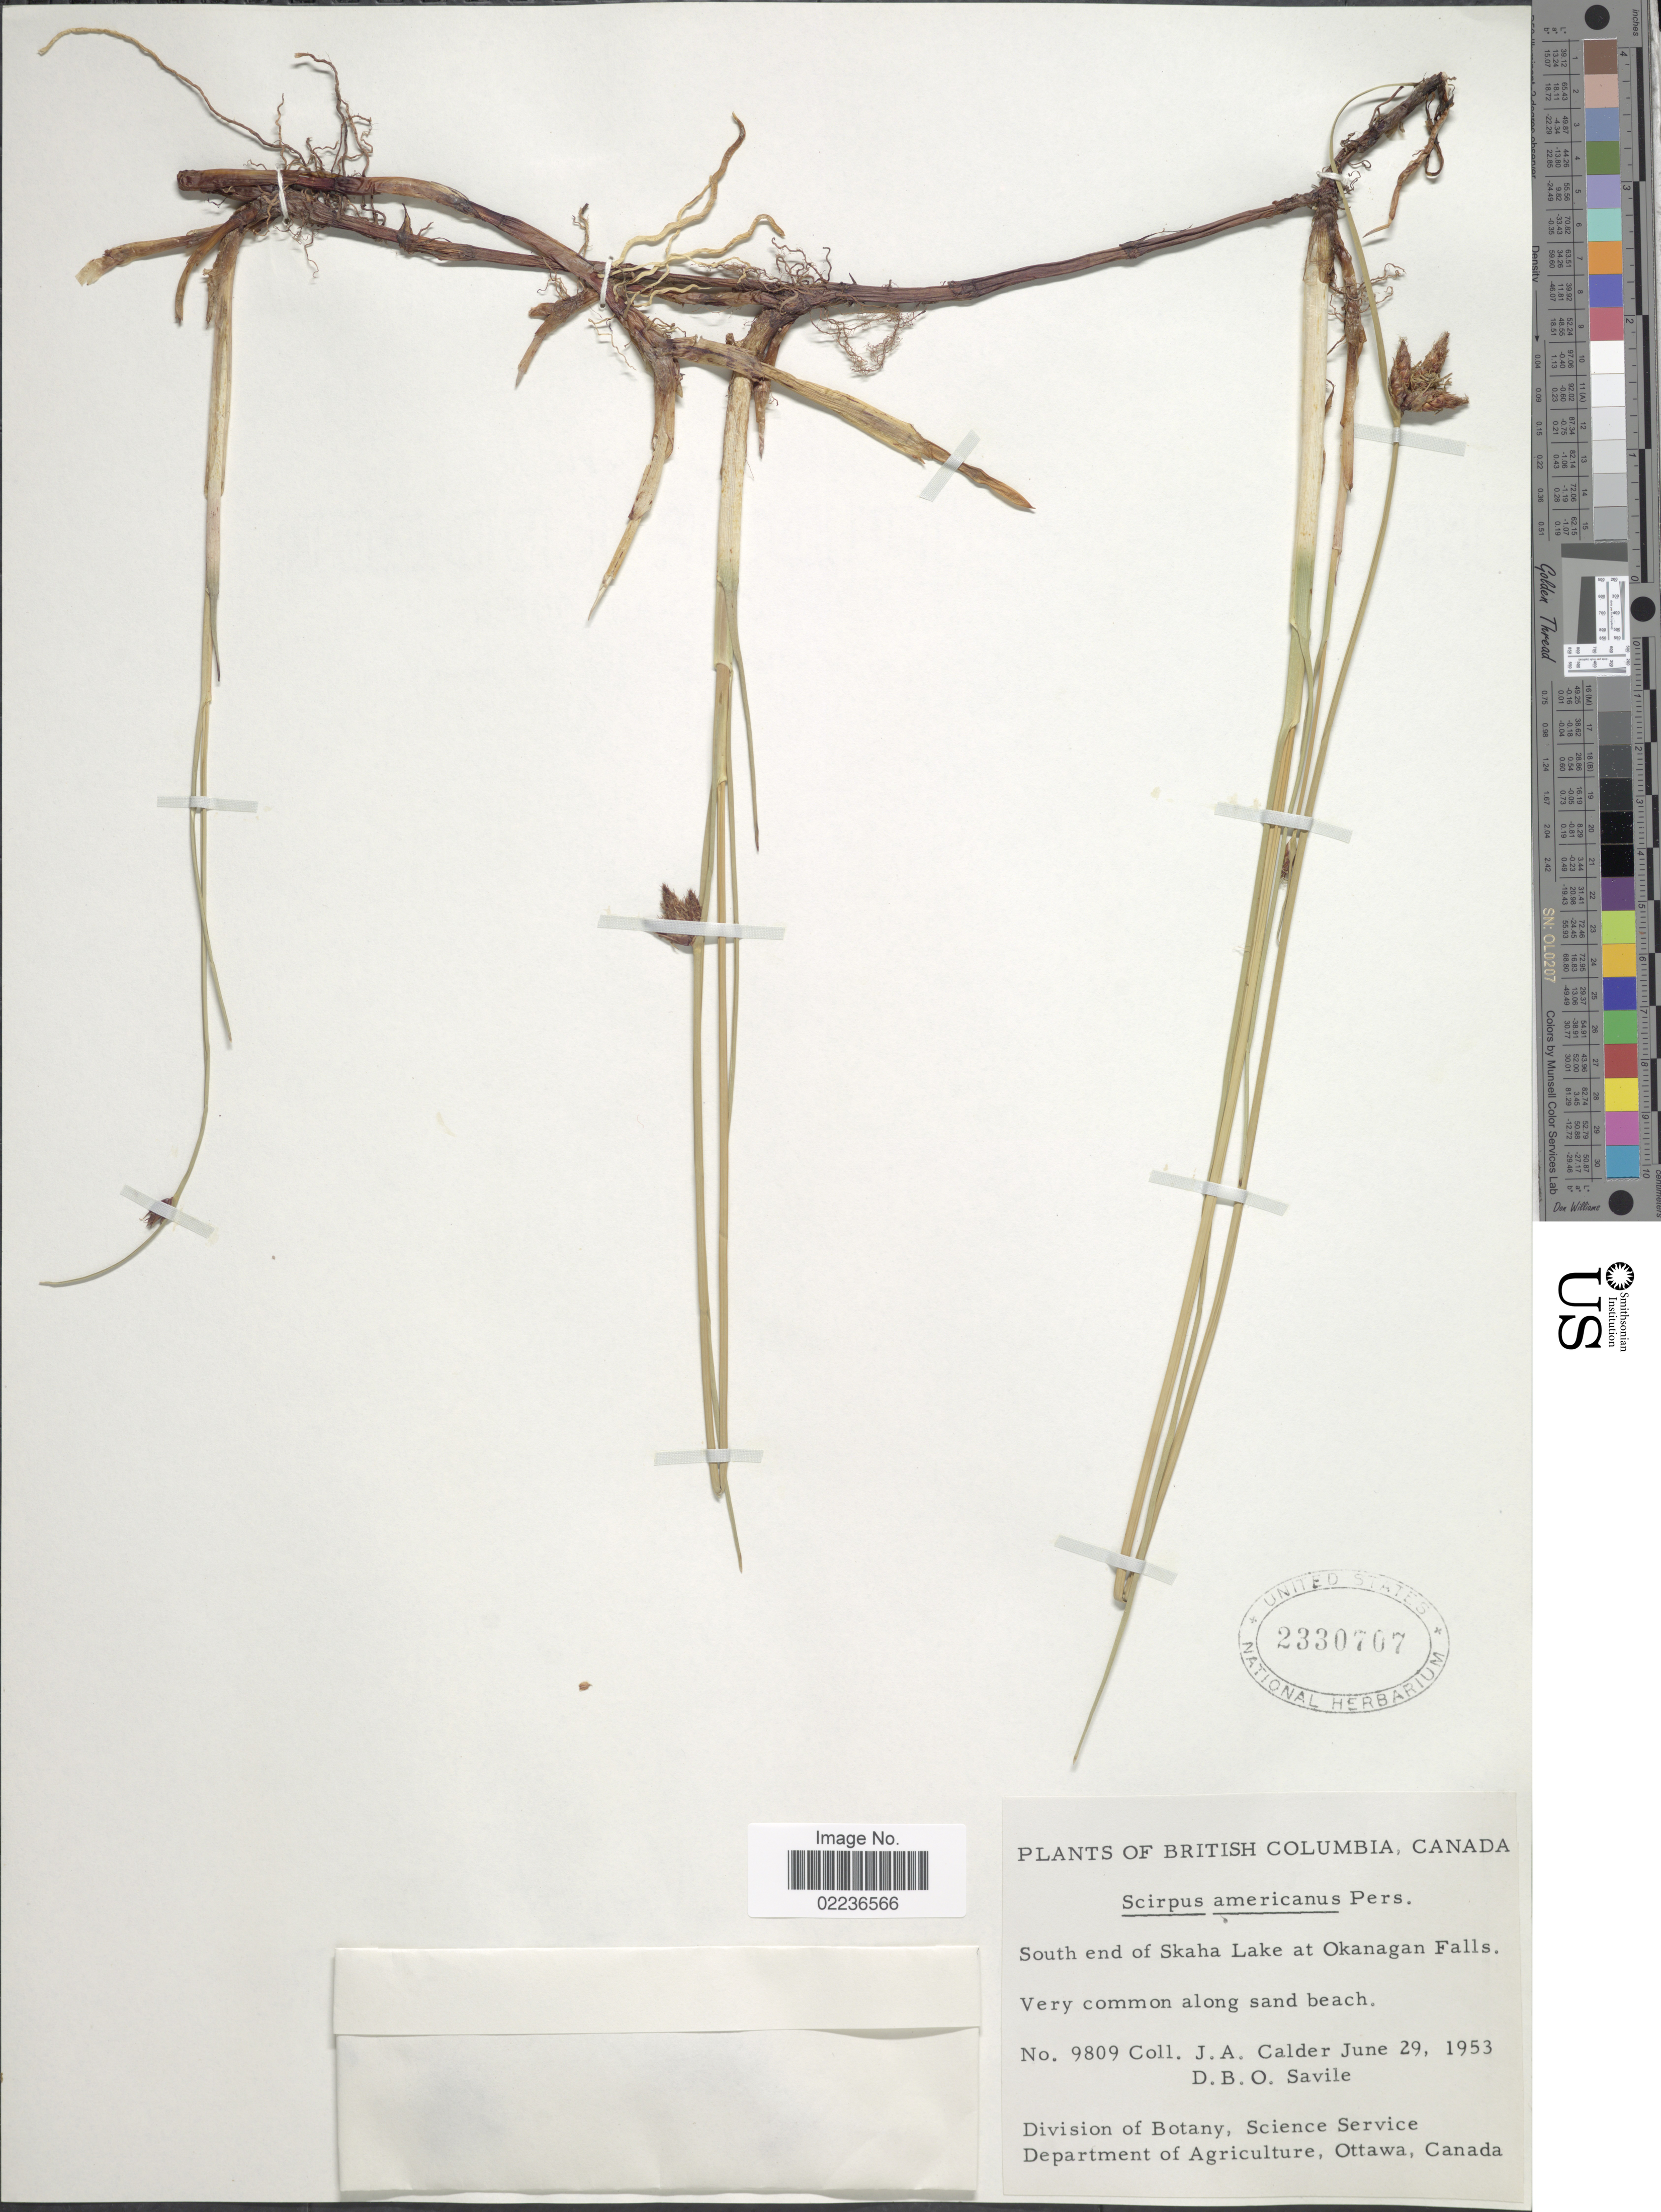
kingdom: Plantae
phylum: Tracheophyta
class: Liliopsida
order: Poales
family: Cyperaceae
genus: Schoenoplectus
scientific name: Schoenoplectus pungens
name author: (Vahl) Palla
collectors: J. A. Calder & D. Savile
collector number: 9809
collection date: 1953-06-29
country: Canada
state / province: British Columbia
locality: South end of Skaha Lake at Okangan Falls, along sand beach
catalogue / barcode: US 2330707